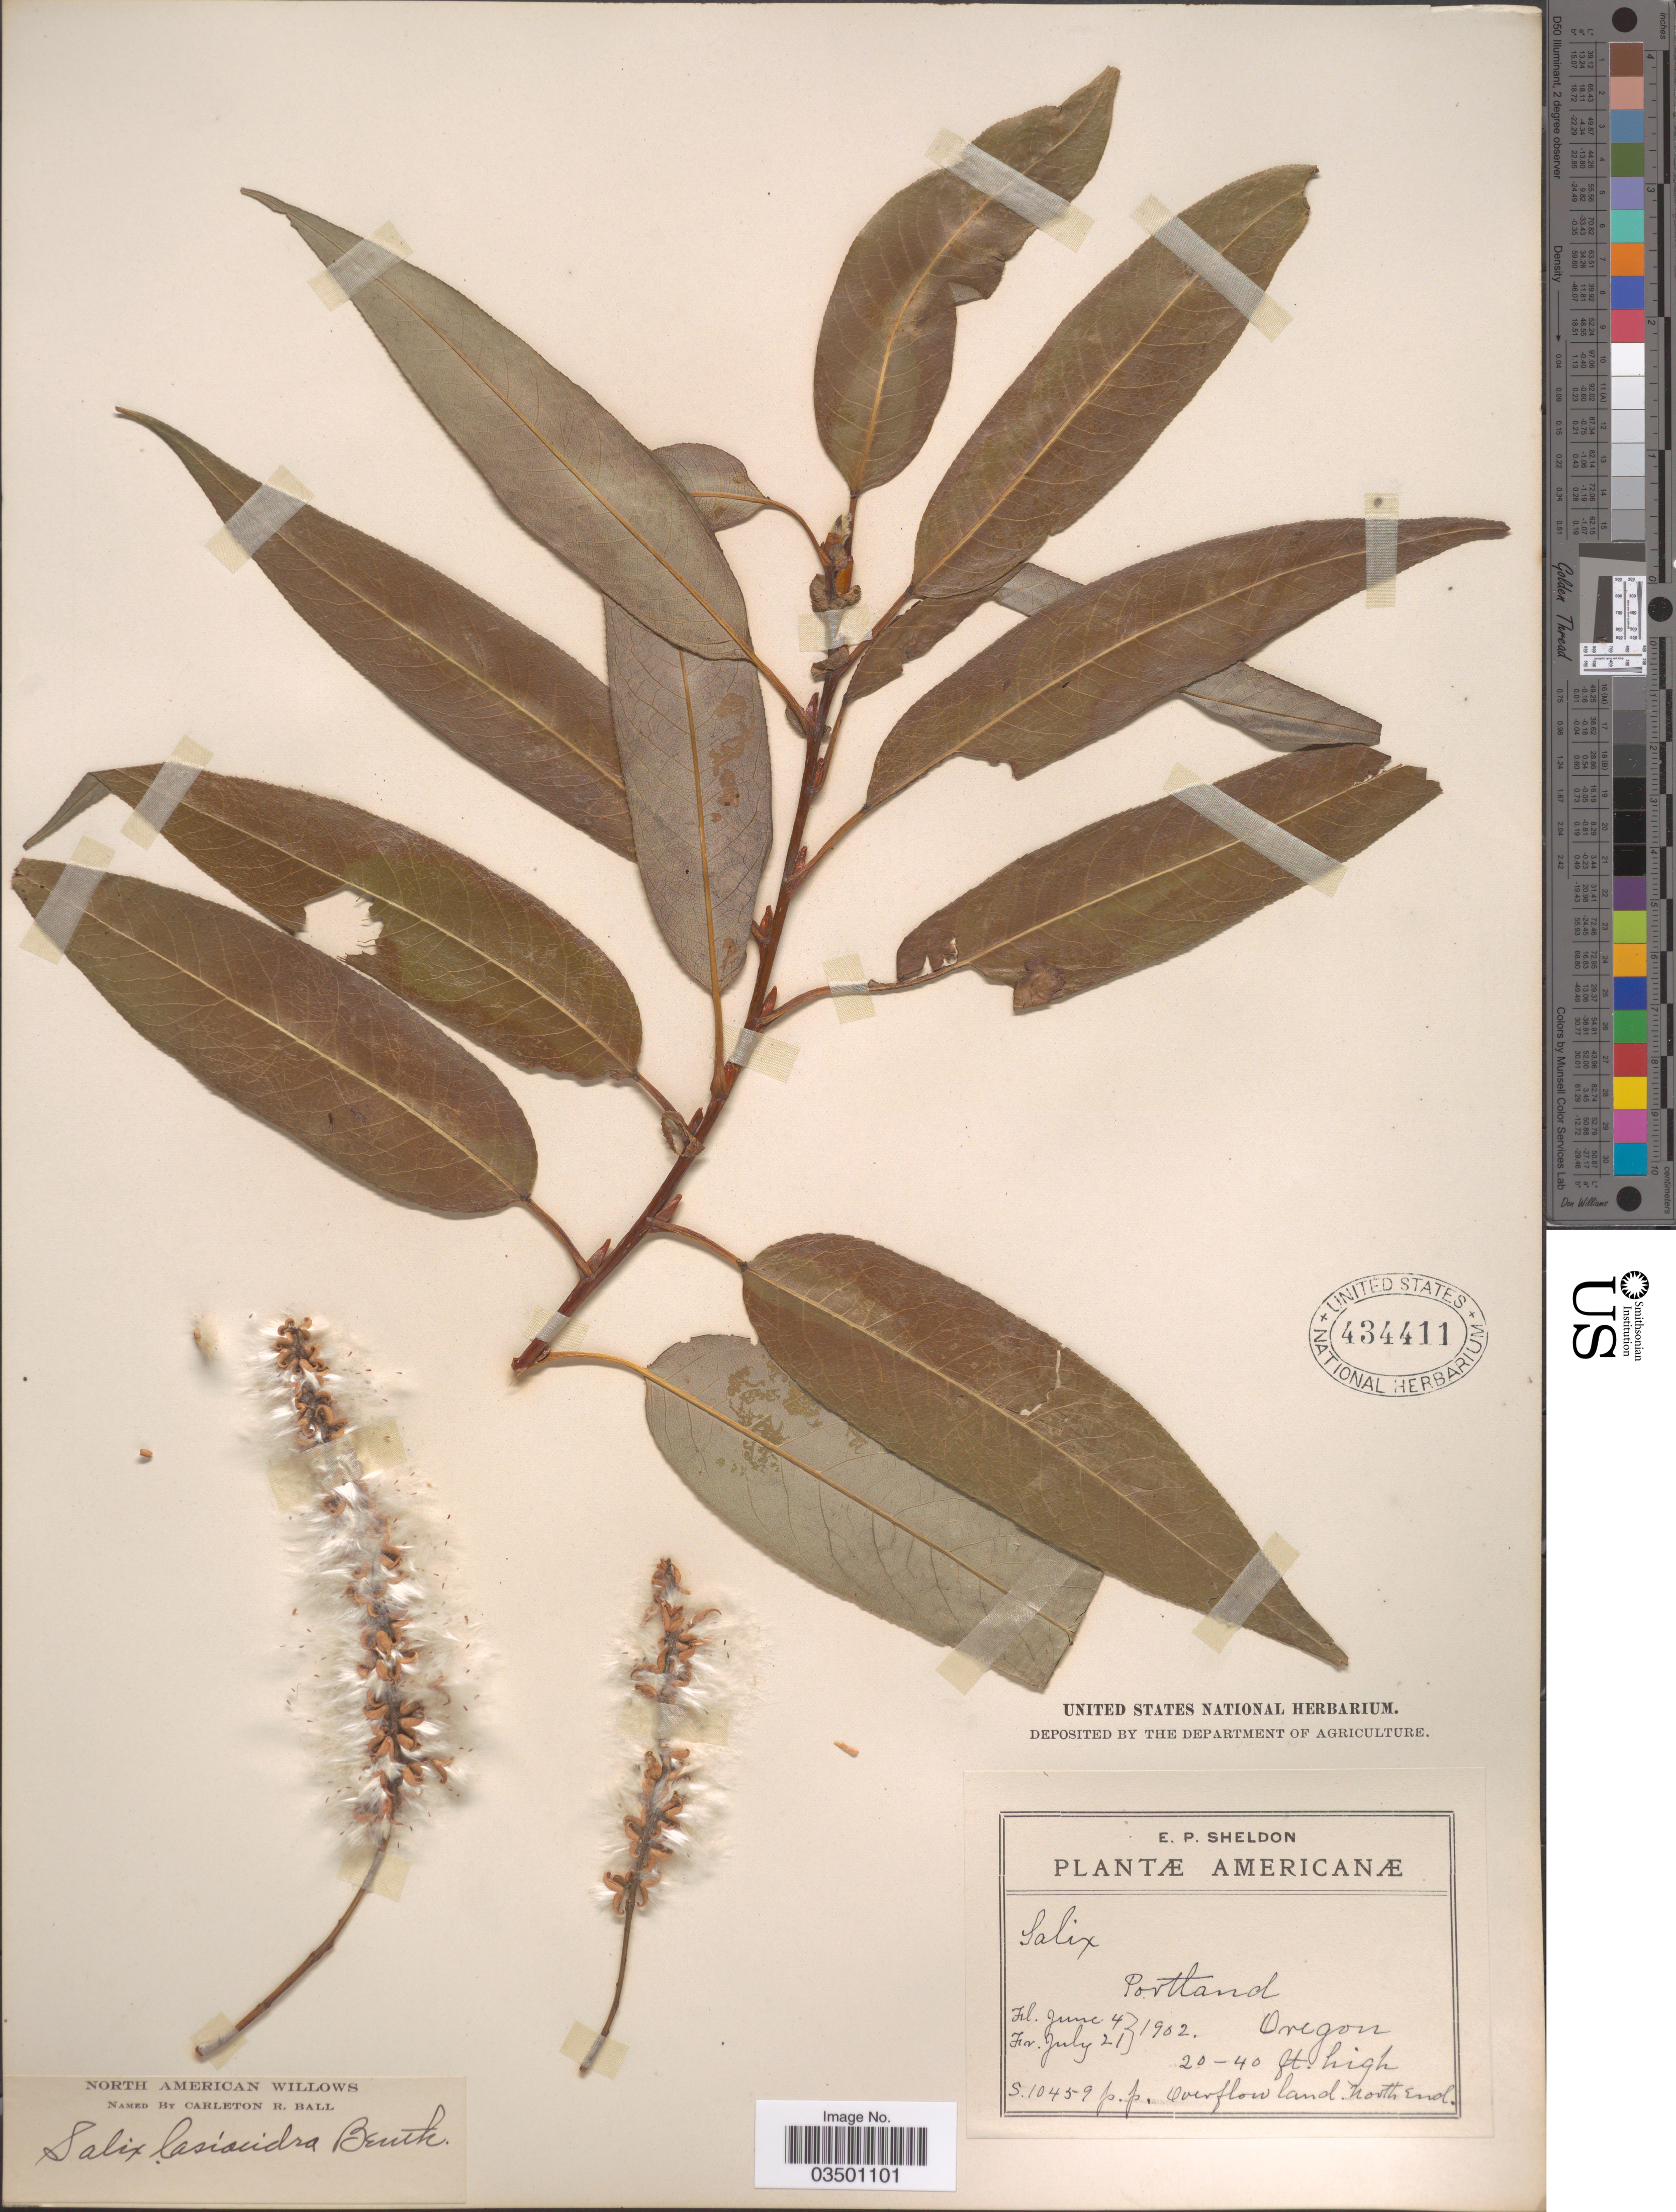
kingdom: Plantae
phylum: Tracheophyta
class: Magnoliopsida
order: Malpighiales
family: Salicaceae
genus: Salix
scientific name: Salix lasiandra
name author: Benth.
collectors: E. P. Sheldon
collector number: S10459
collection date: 1902-06-04/1902-07-21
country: United States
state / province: Oregon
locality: Portland. North End.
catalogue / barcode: US 434411